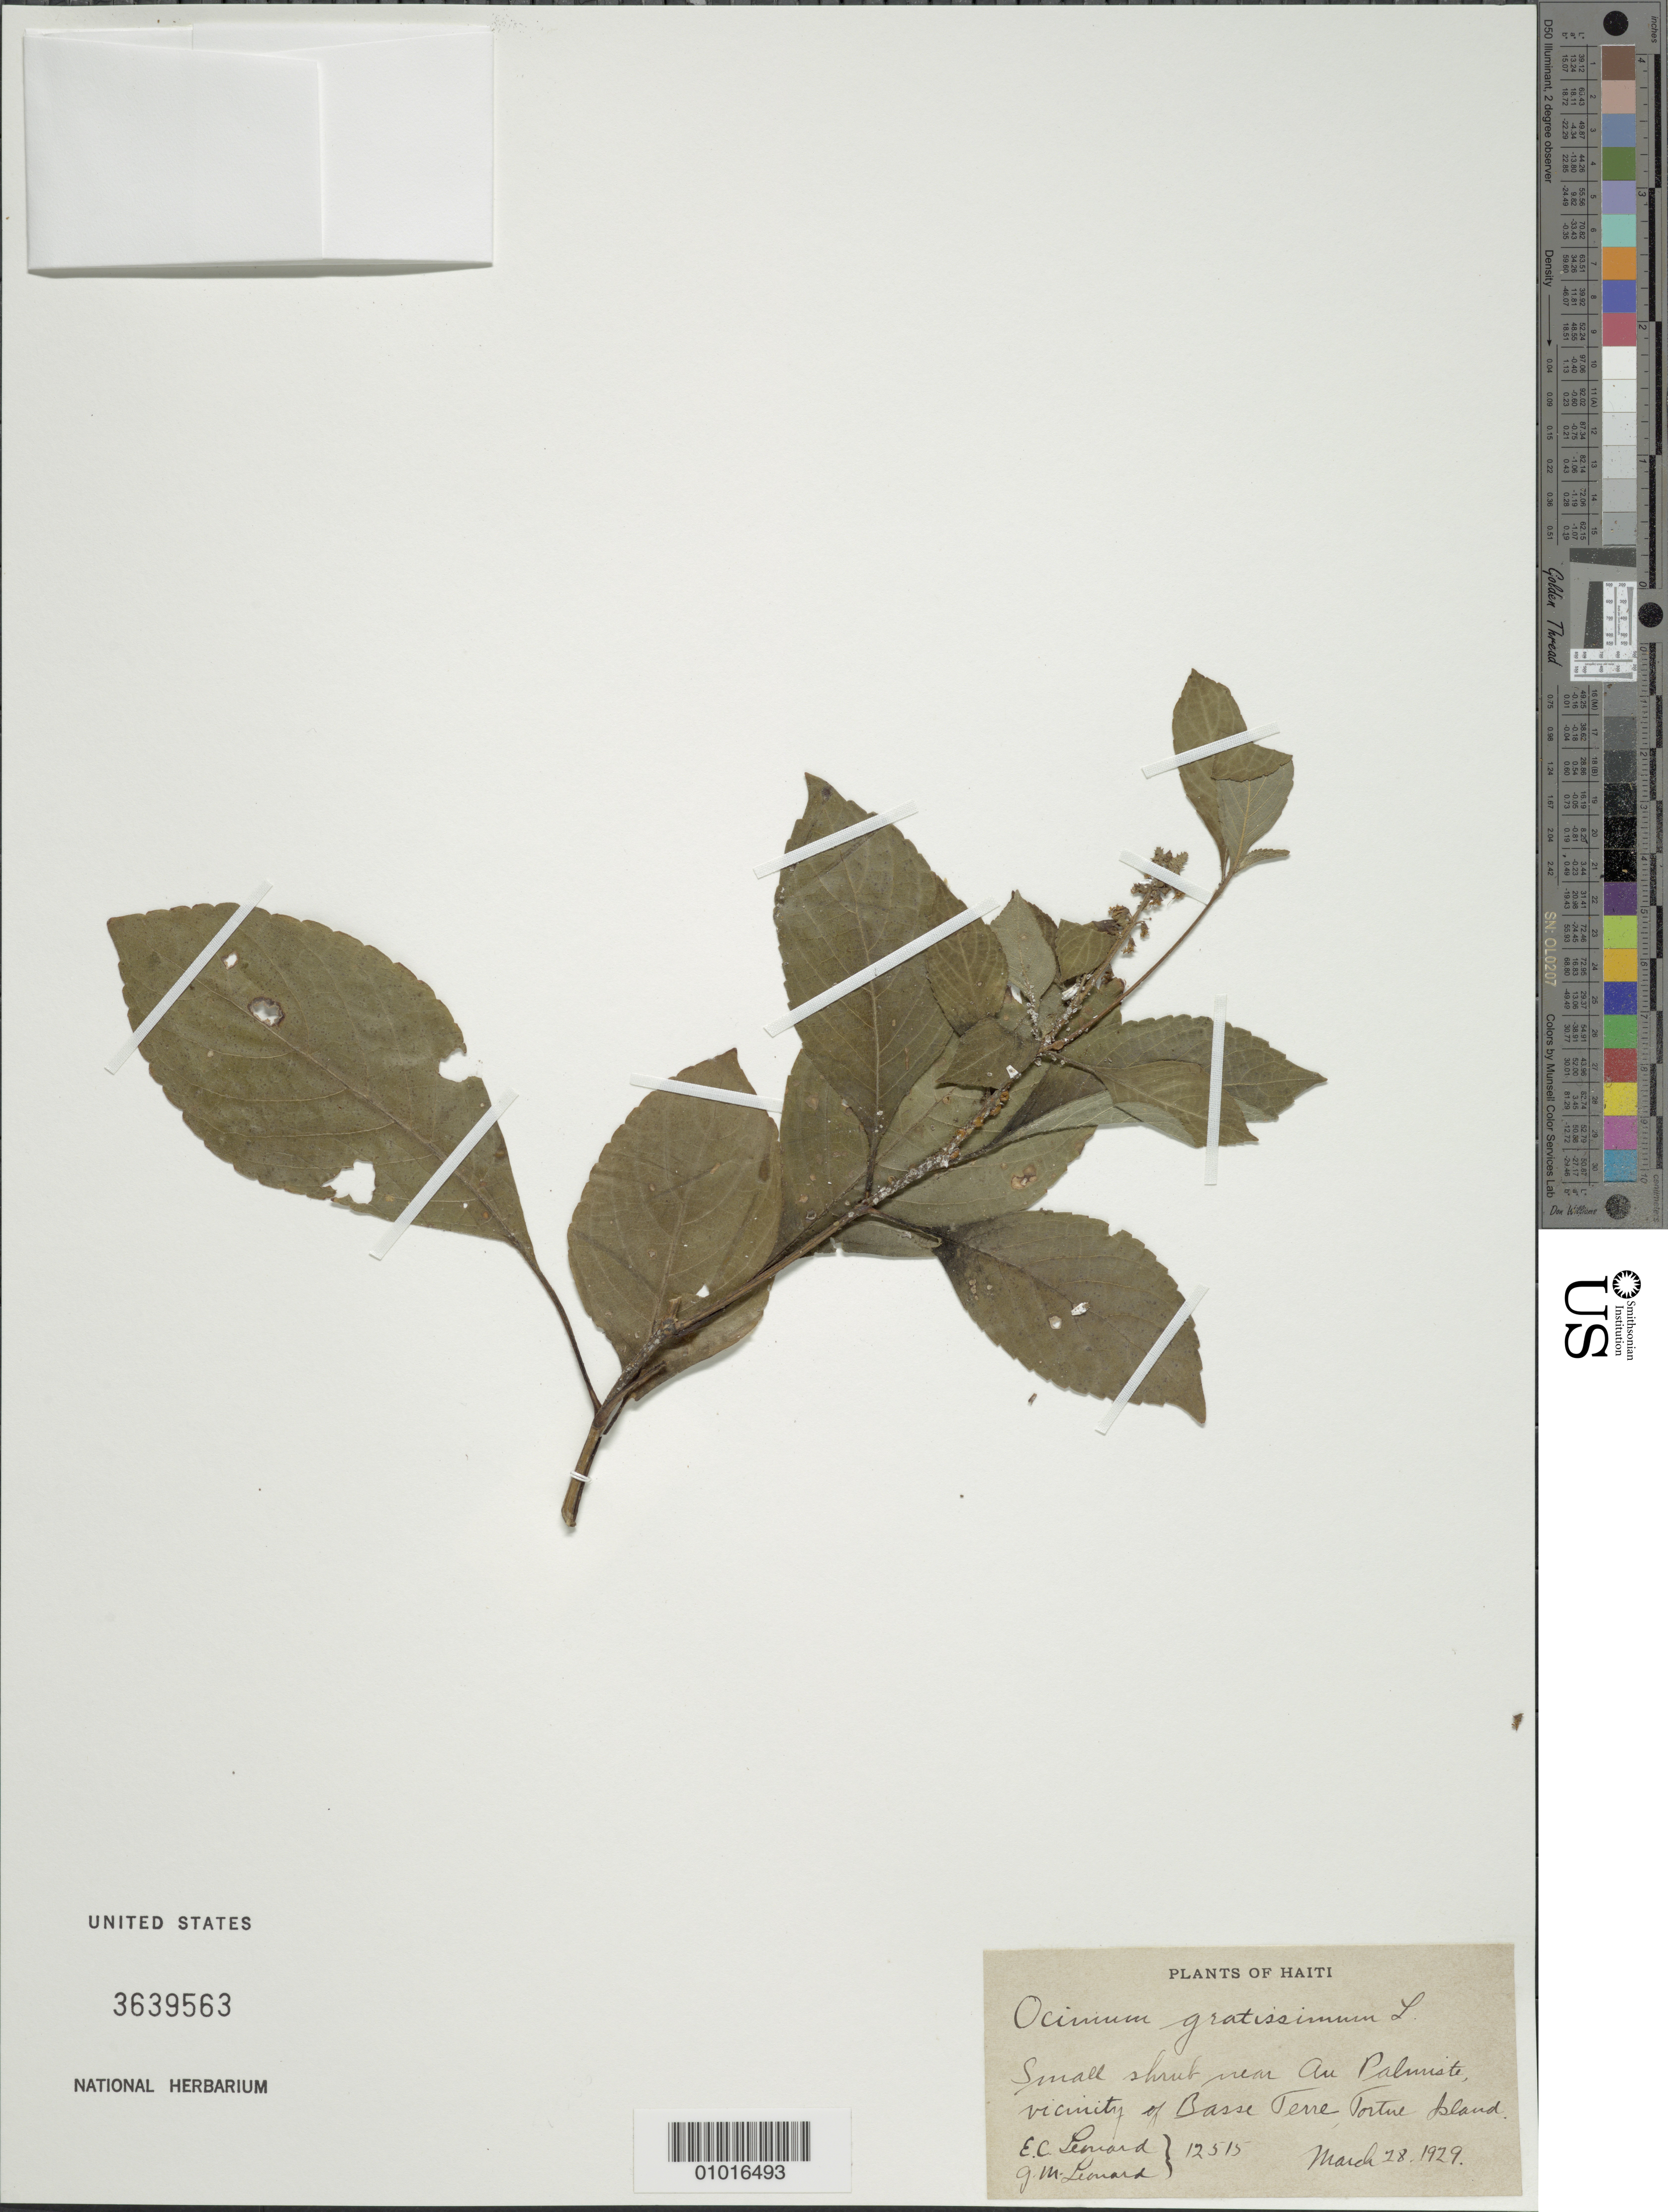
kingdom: Plantae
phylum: Tracheophyta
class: Magnoliopsida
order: Lamiales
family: Lamiaceae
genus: Ocimum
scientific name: Ocimum gratissimum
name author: L.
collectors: E. C. Leonard & G. M. Leonard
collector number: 12515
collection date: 1929-03-28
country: Haiti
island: Hispaniola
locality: Palmiste, vicinityof Basse Terre, Tortue Island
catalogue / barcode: US 3639563